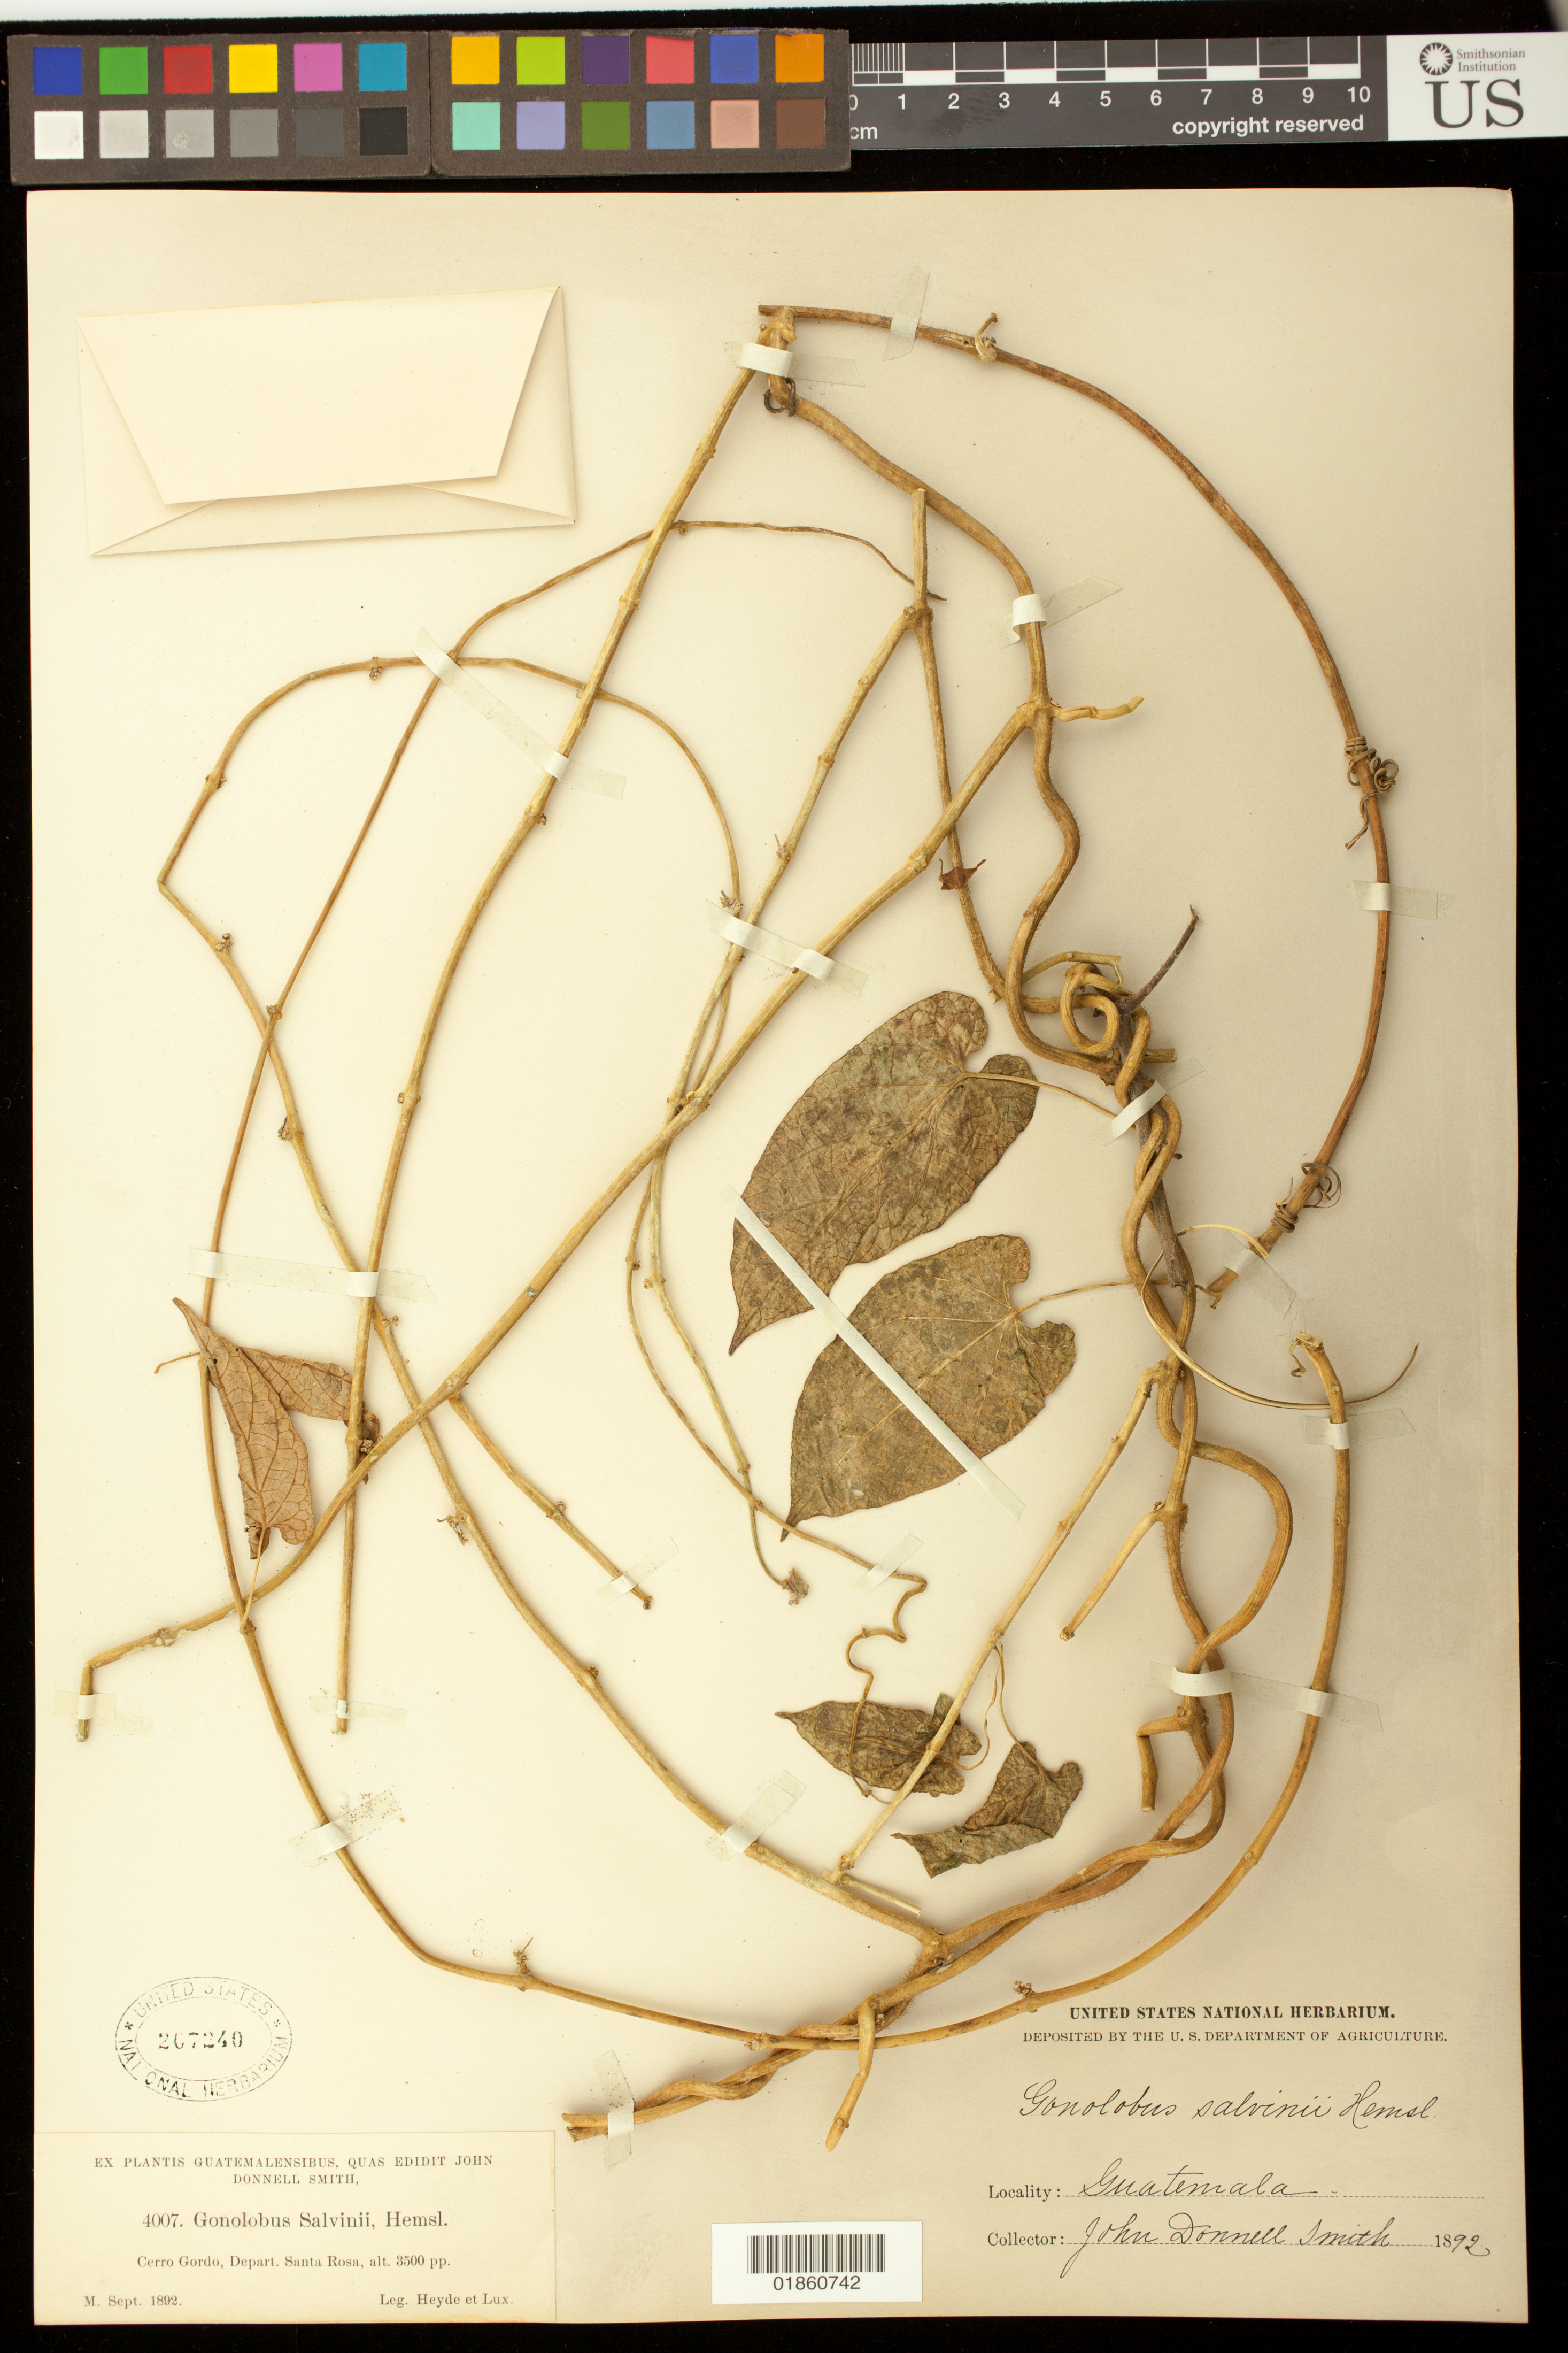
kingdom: Plantae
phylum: Tracheophyta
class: Magnoliopsida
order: Gentianales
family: Apocynaceae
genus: Gonolobus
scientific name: Gonolobus salvinii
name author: Hemsl.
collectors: E. T. Heyde & E. Lux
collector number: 4007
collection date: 1892-09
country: Guatemala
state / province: Santa Rosa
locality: Cerro Gordo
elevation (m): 1067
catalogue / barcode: US 267240